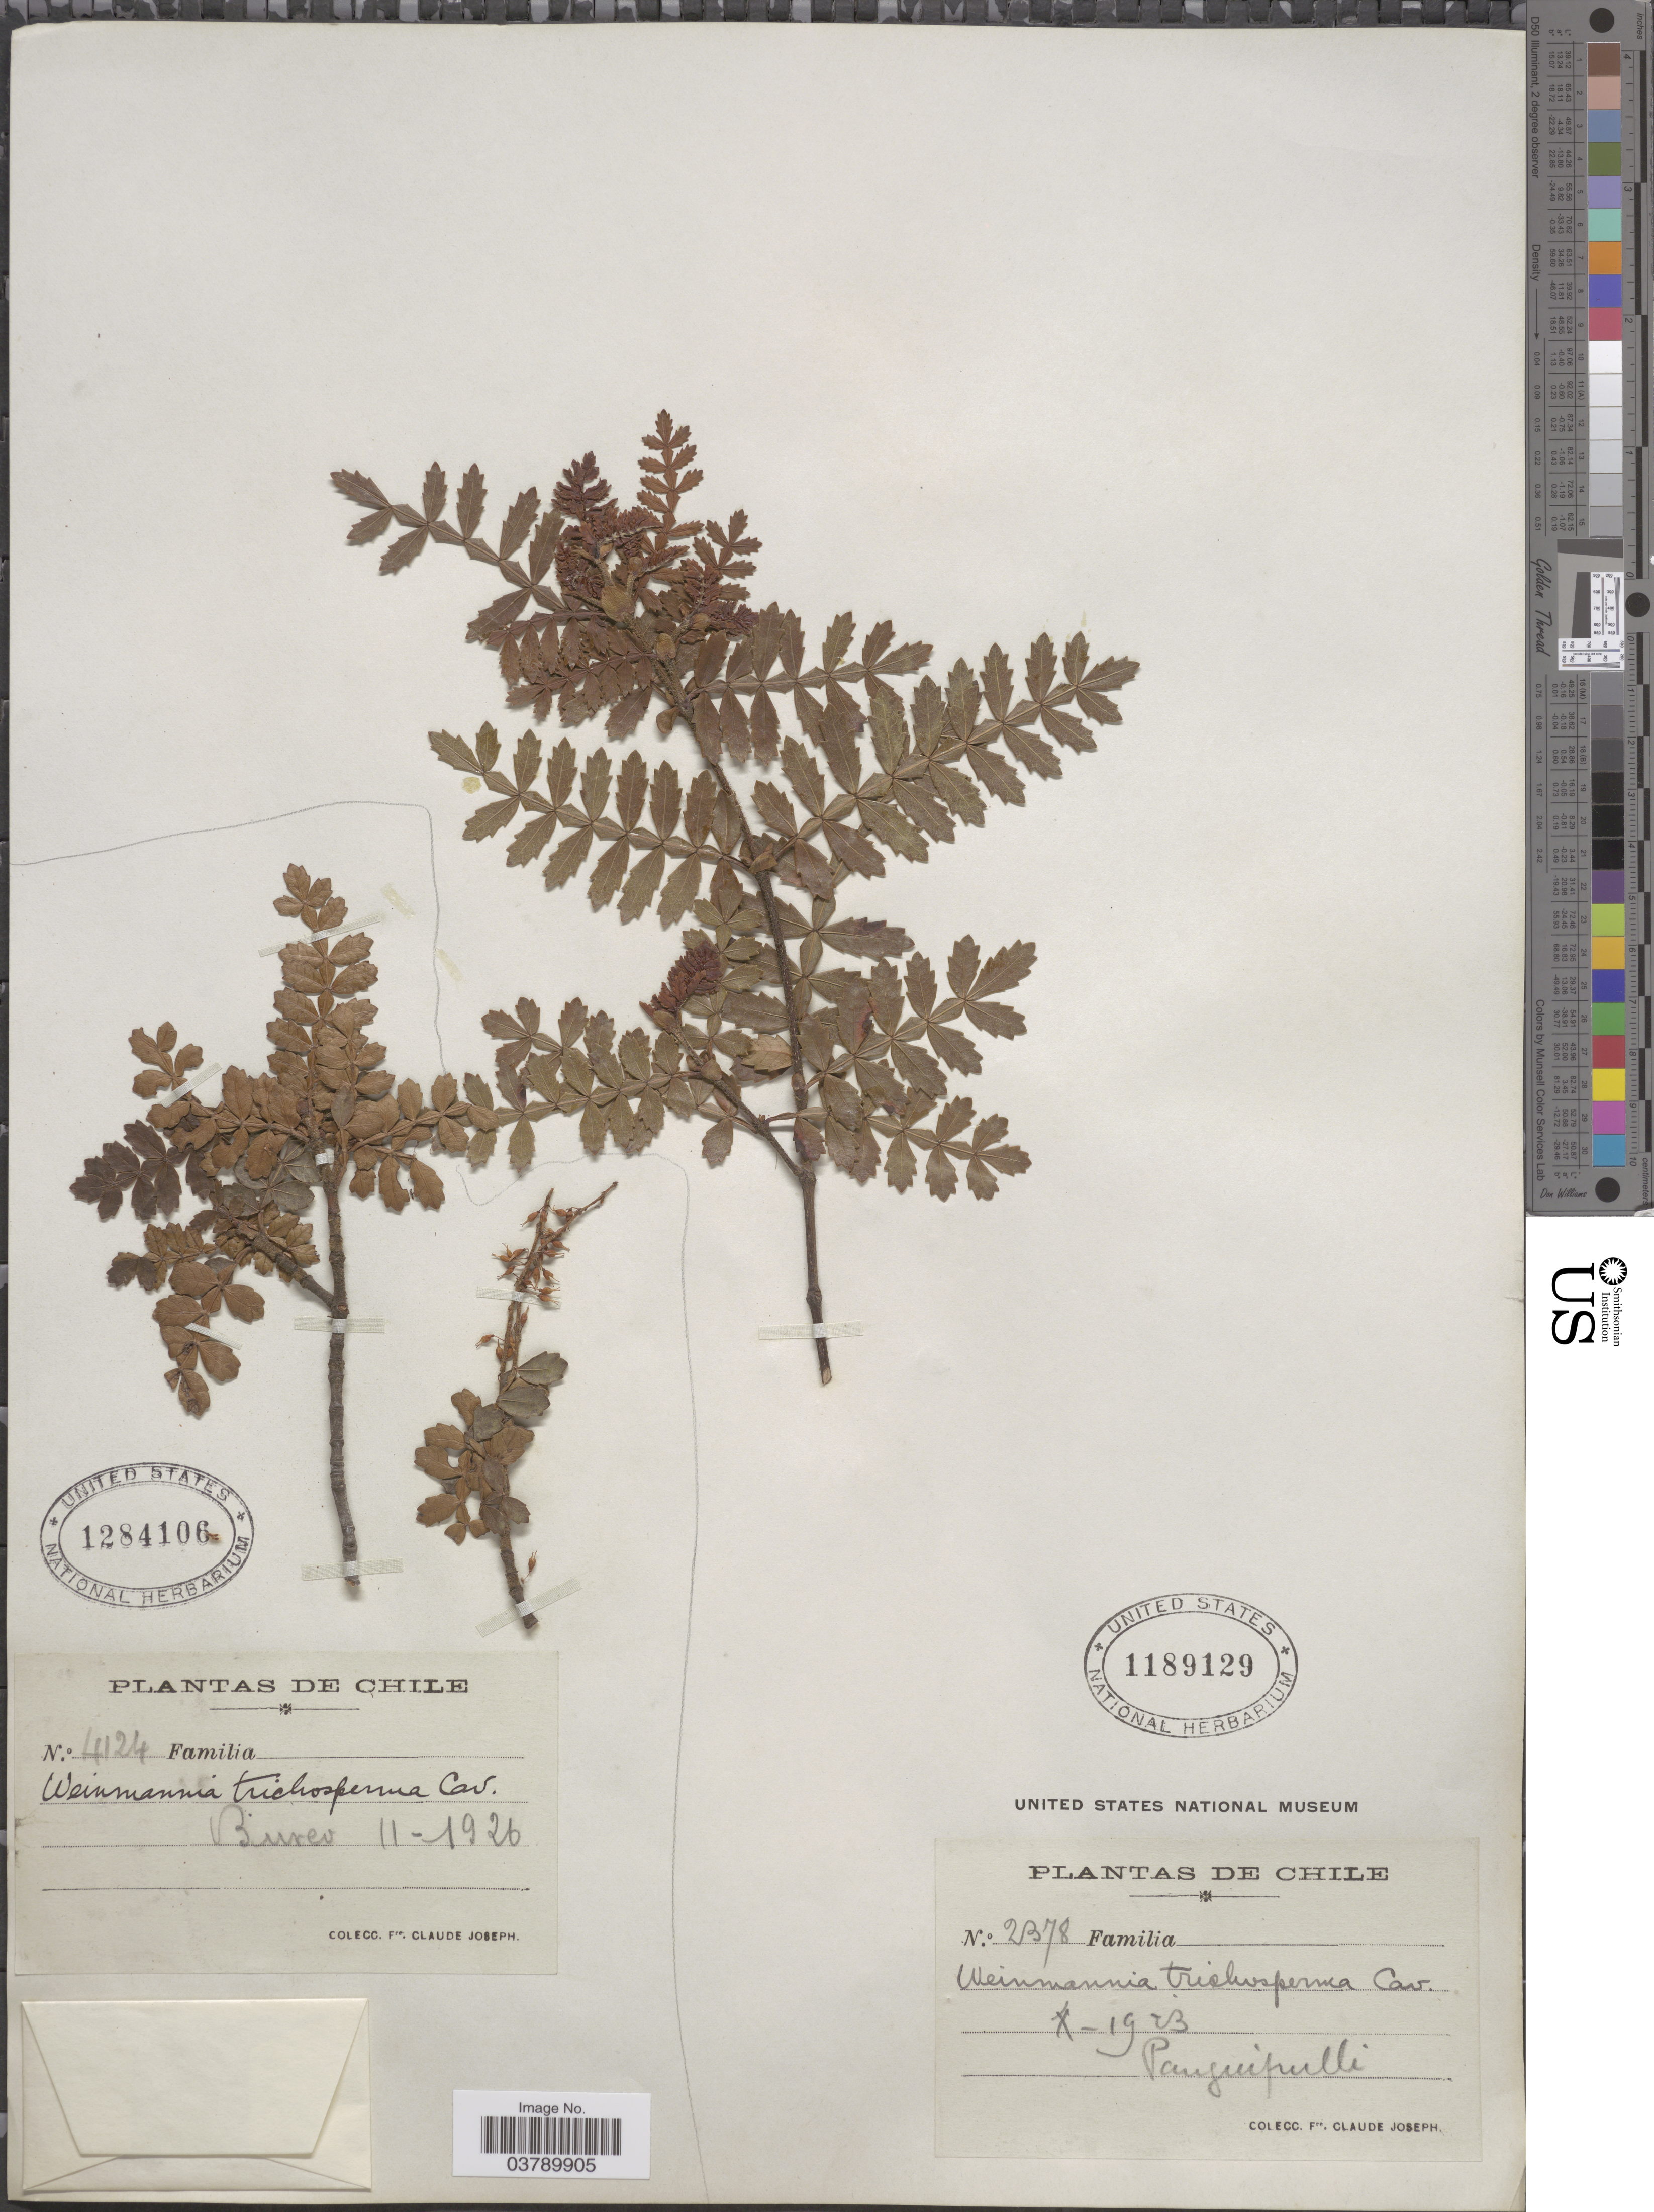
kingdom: Plantae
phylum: Tracheophyta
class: Magnoliopsida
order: Oxalidales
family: Cunoniaceae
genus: Weinmannia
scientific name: Weinmannia trichosperma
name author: Cav.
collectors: Bro. Claude-Joseph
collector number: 2378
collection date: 1923-10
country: Chile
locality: Panguipulli.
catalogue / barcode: US 1189129-2